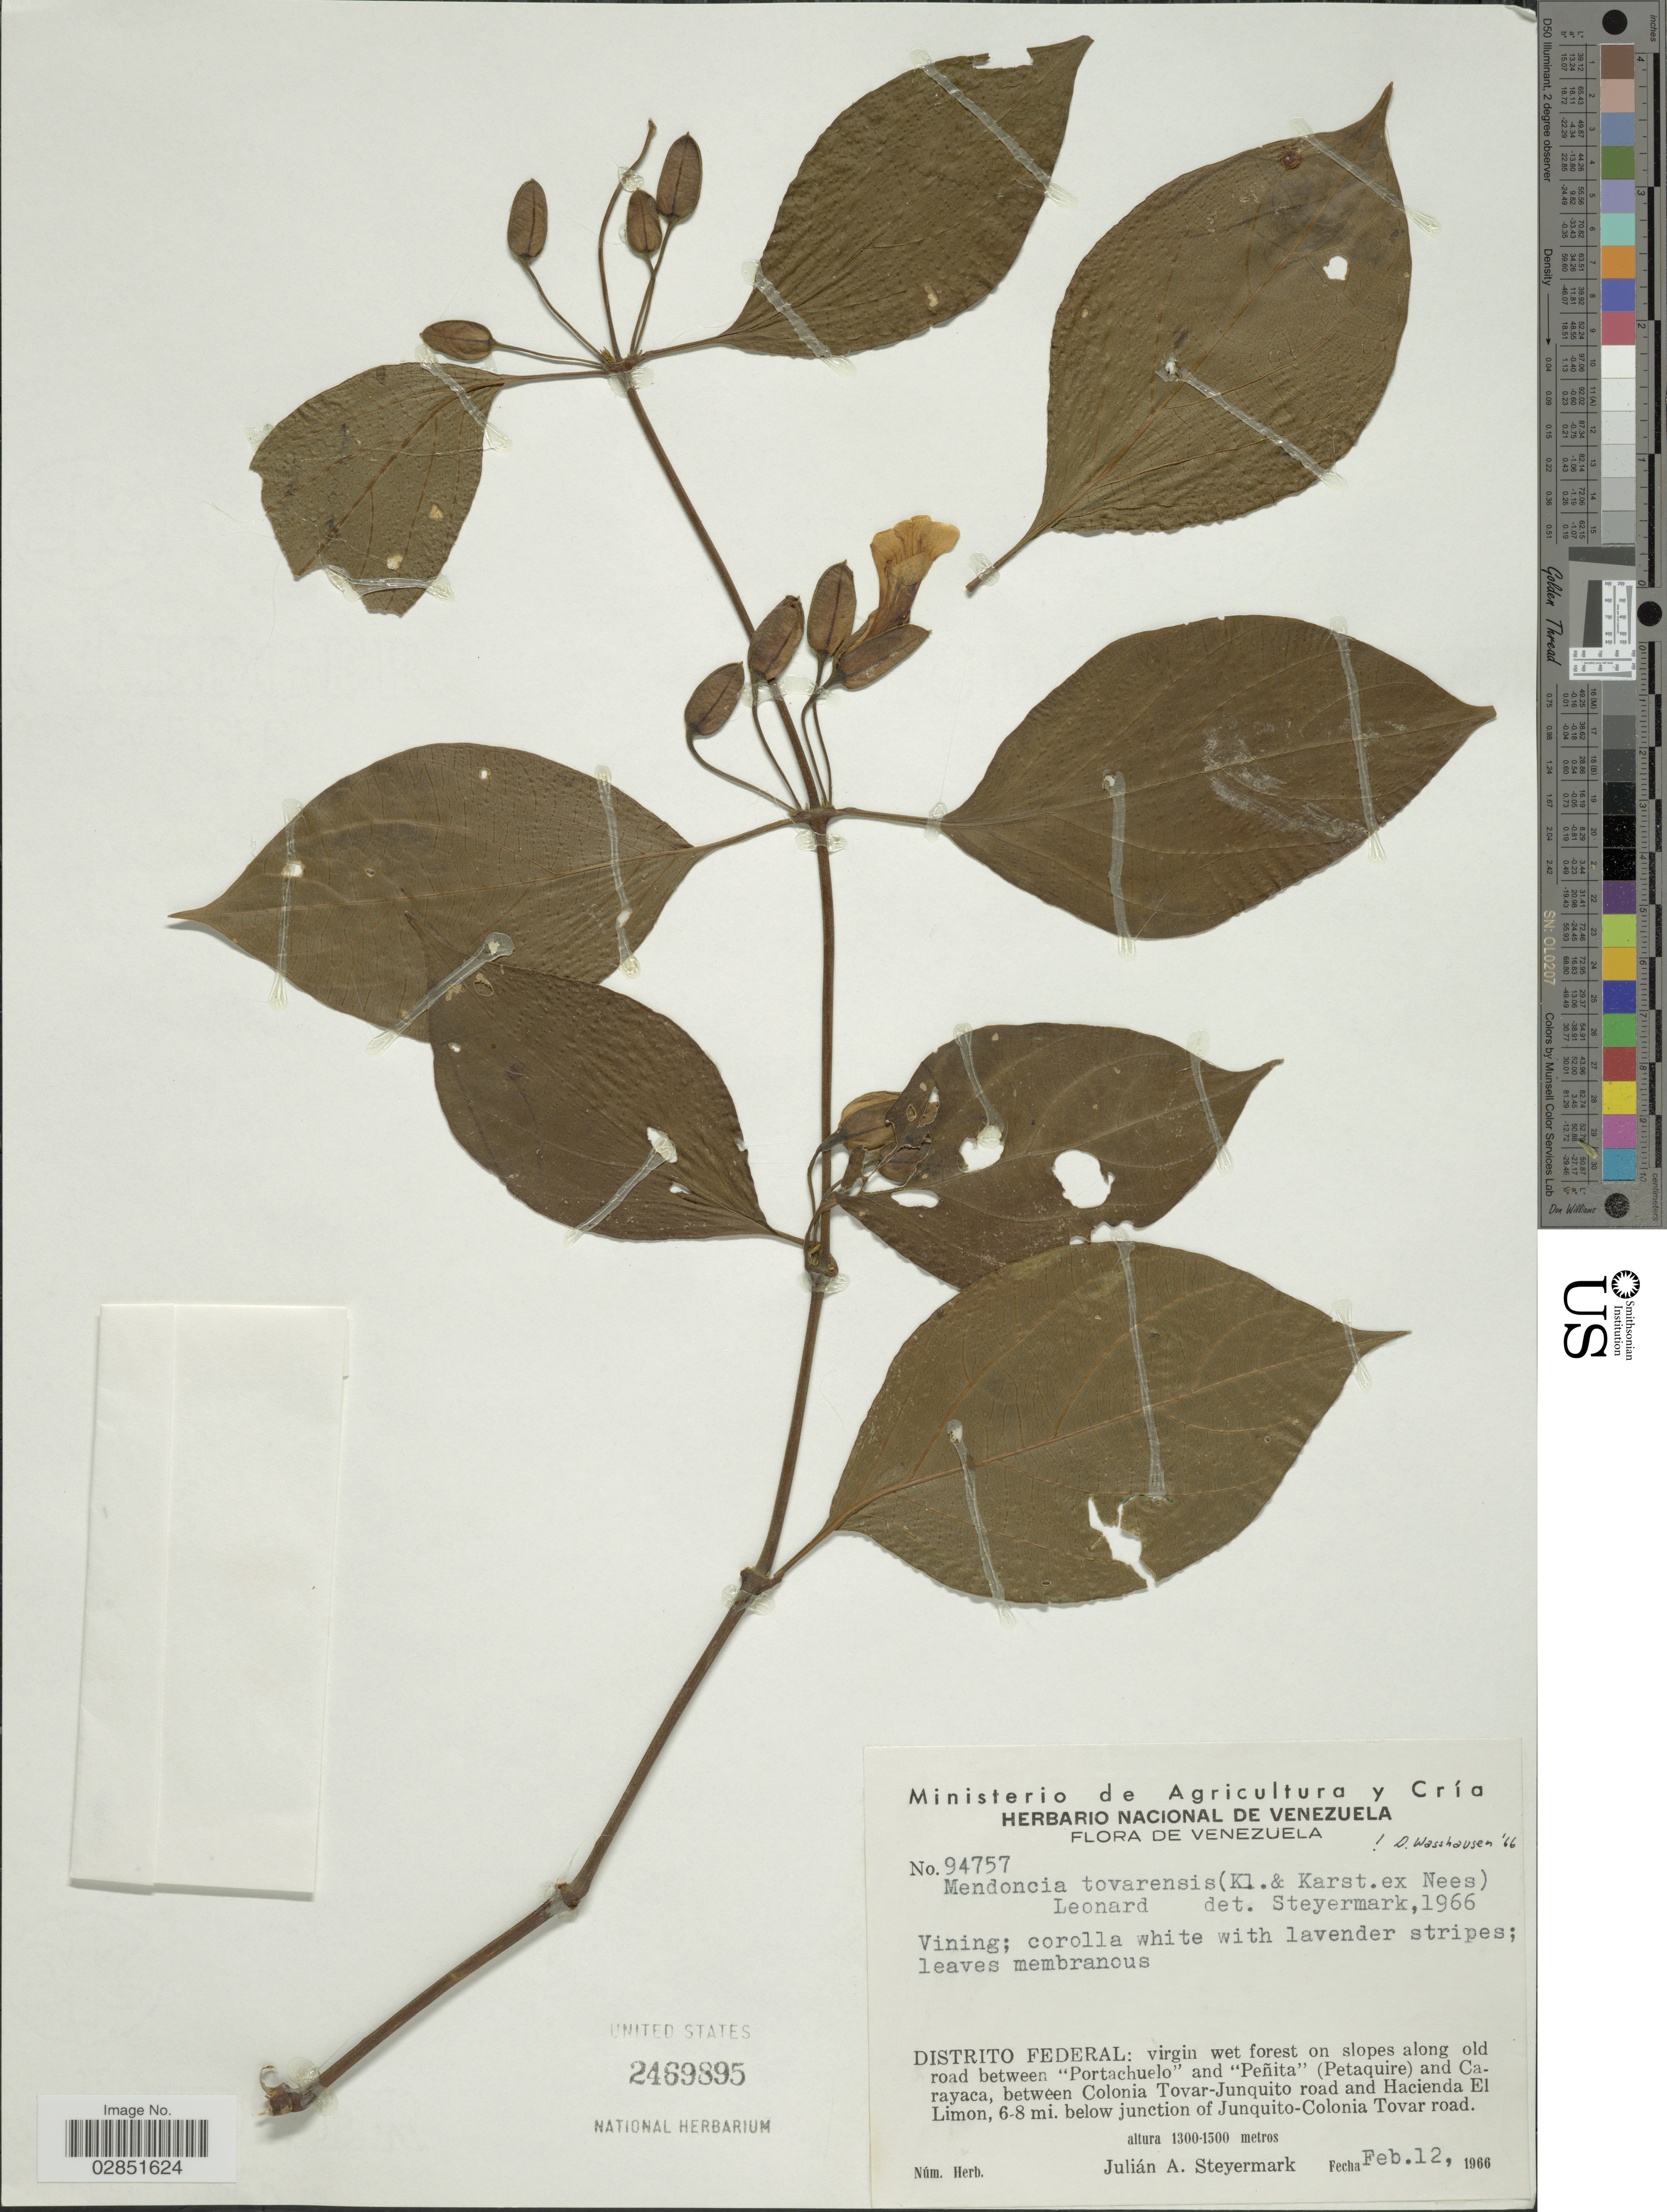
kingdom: Plantae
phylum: Tracheophyta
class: Magnoliopsida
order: Lamiales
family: Acanthaceae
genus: Mendoncia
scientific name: Mendoncia tovarensis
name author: (Klotzsch & H. Karst. ex Nees) Leonard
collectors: J. Steyermark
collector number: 94757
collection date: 1966-02-12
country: Venezuela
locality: Distrito Federal: virgin wet forest on slopes along old road between "Portachuelo" and "Peñita" (Petaquire) and Carayaca, between Colonia Tovar-Junquito road and Hacienda El Limon, 6-8 mi. below junction of Junquito-Colonia Tovar road.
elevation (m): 1300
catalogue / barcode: US 2469895